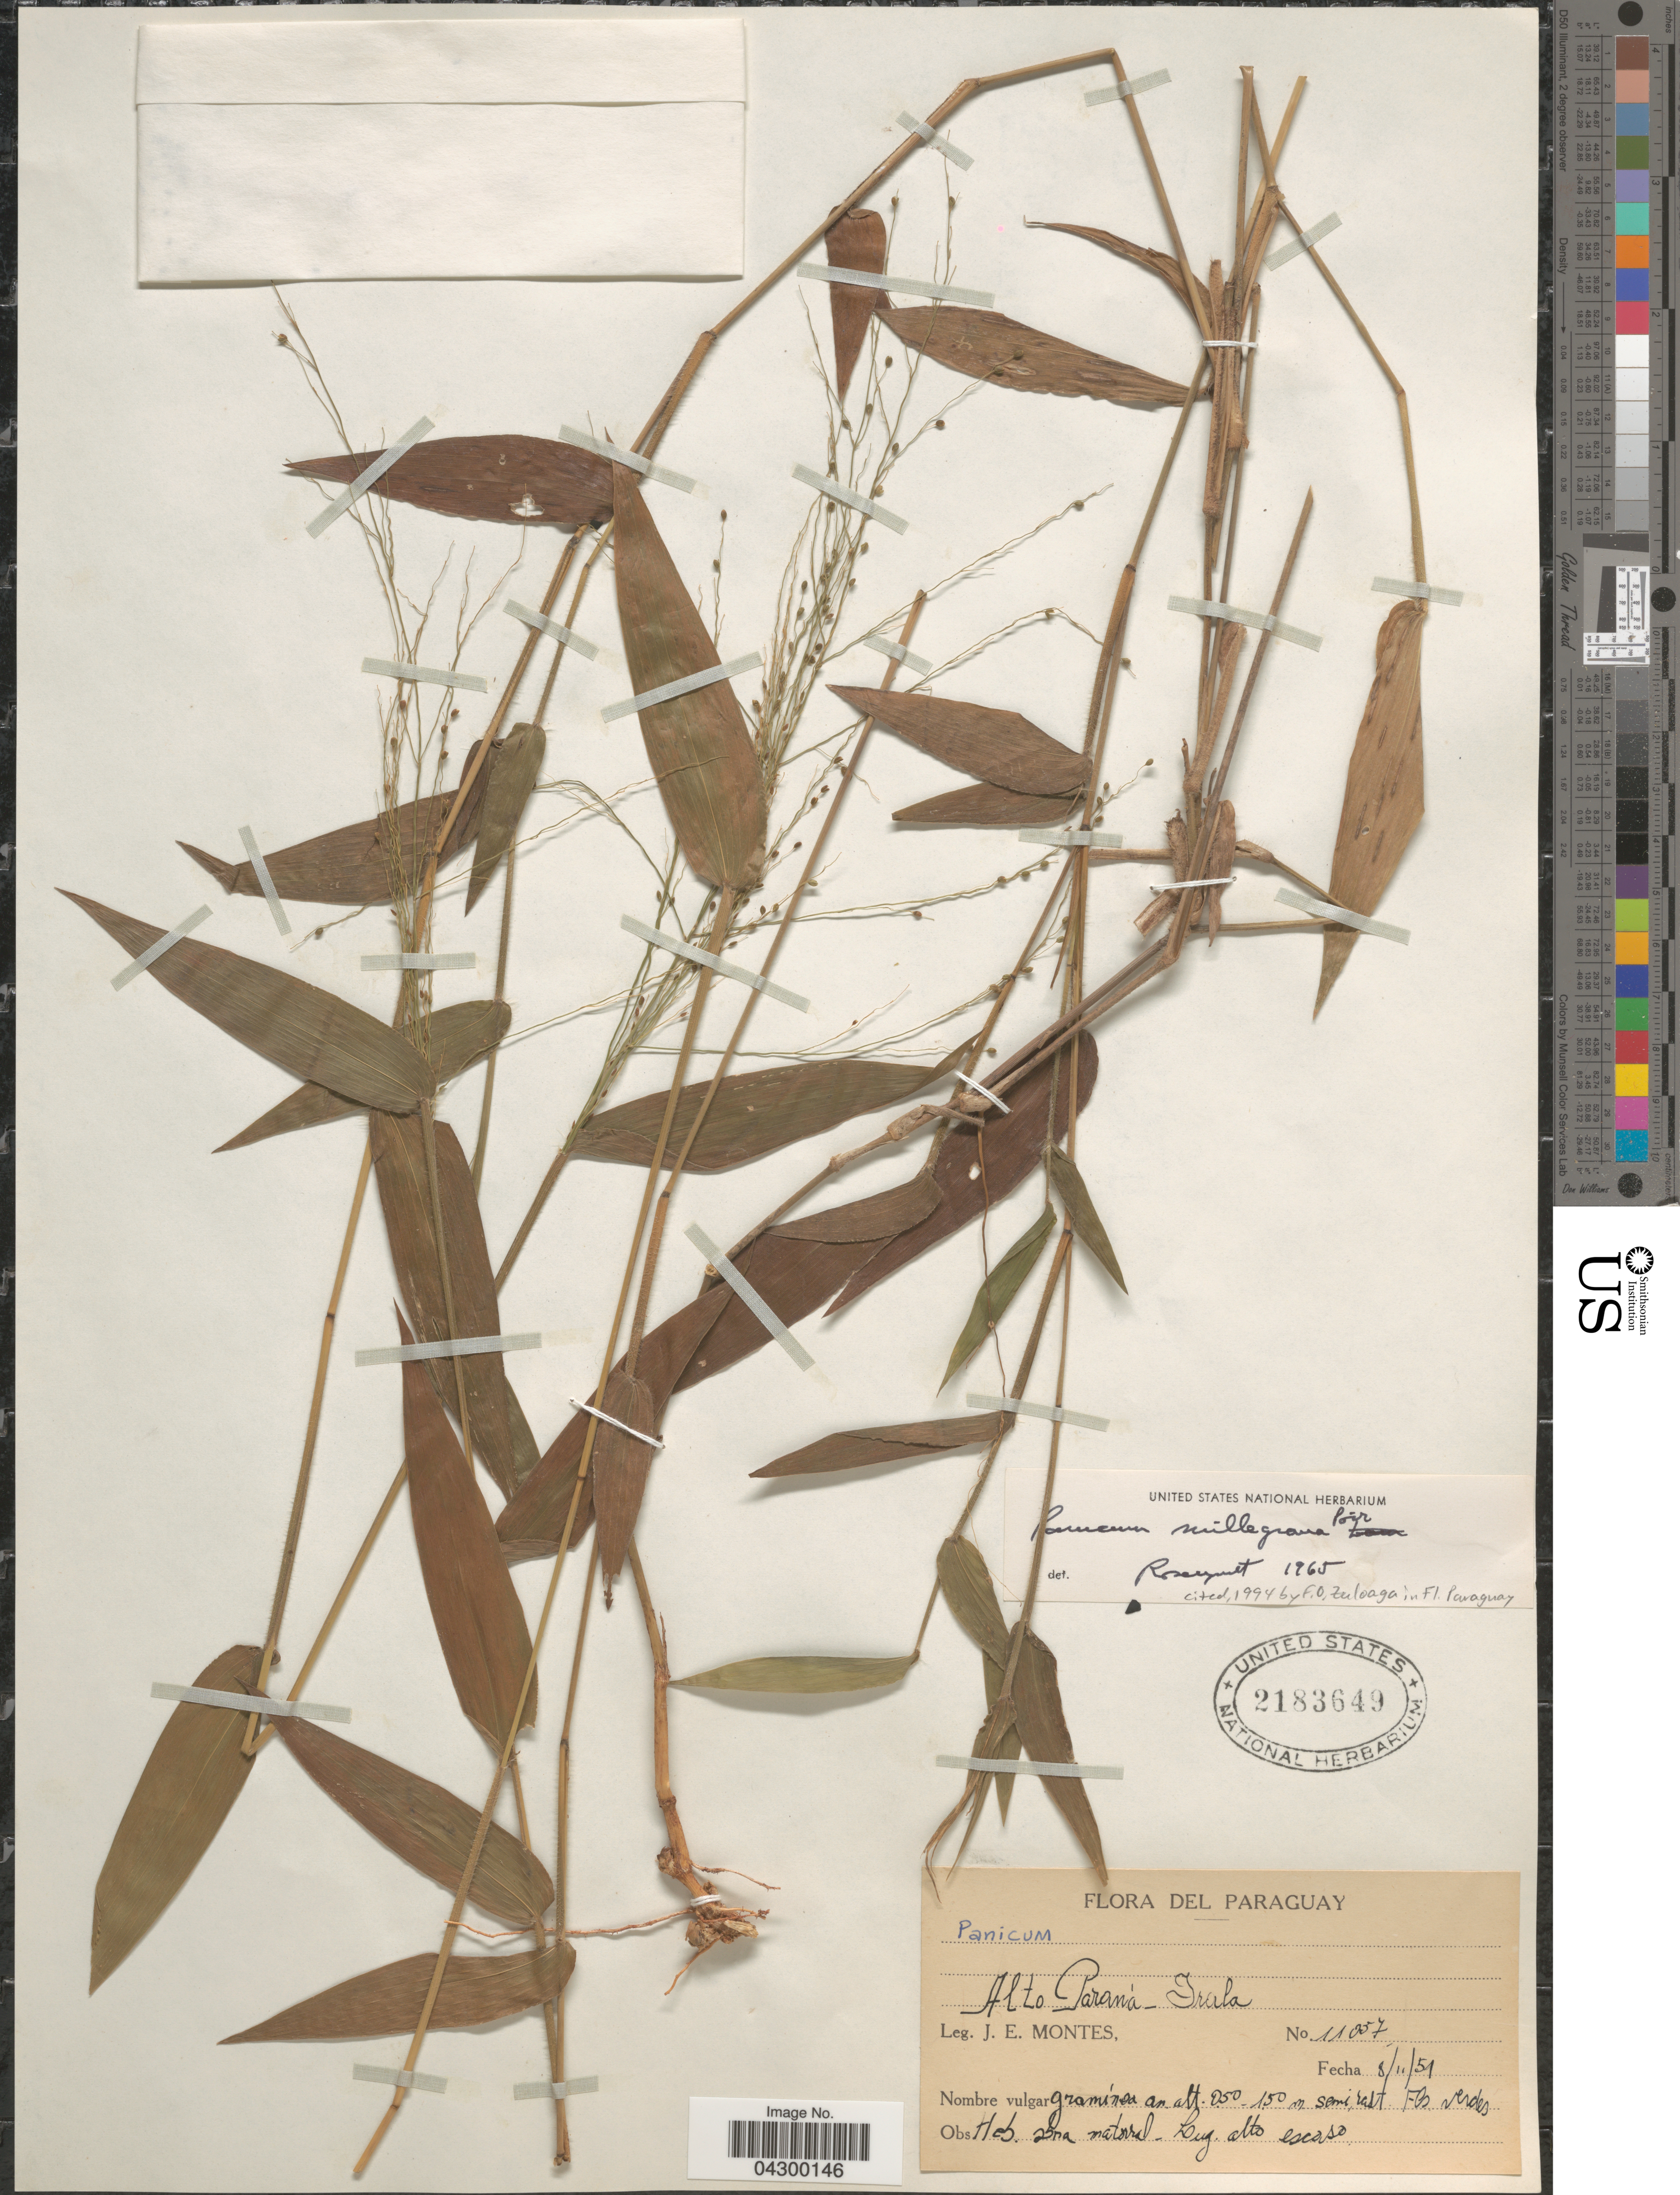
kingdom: Plantae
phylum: Tracheophyta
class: Liliopsida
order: Poales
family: Poaceae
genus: Panicum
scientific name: Panicum millegrana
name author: Poir.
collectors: J. E. Montes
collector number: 11057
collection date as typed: Transcribed d/m/y: 8/2/51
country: Paraguay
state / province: Alto Parana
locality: Irala.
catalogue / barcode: US 2183649